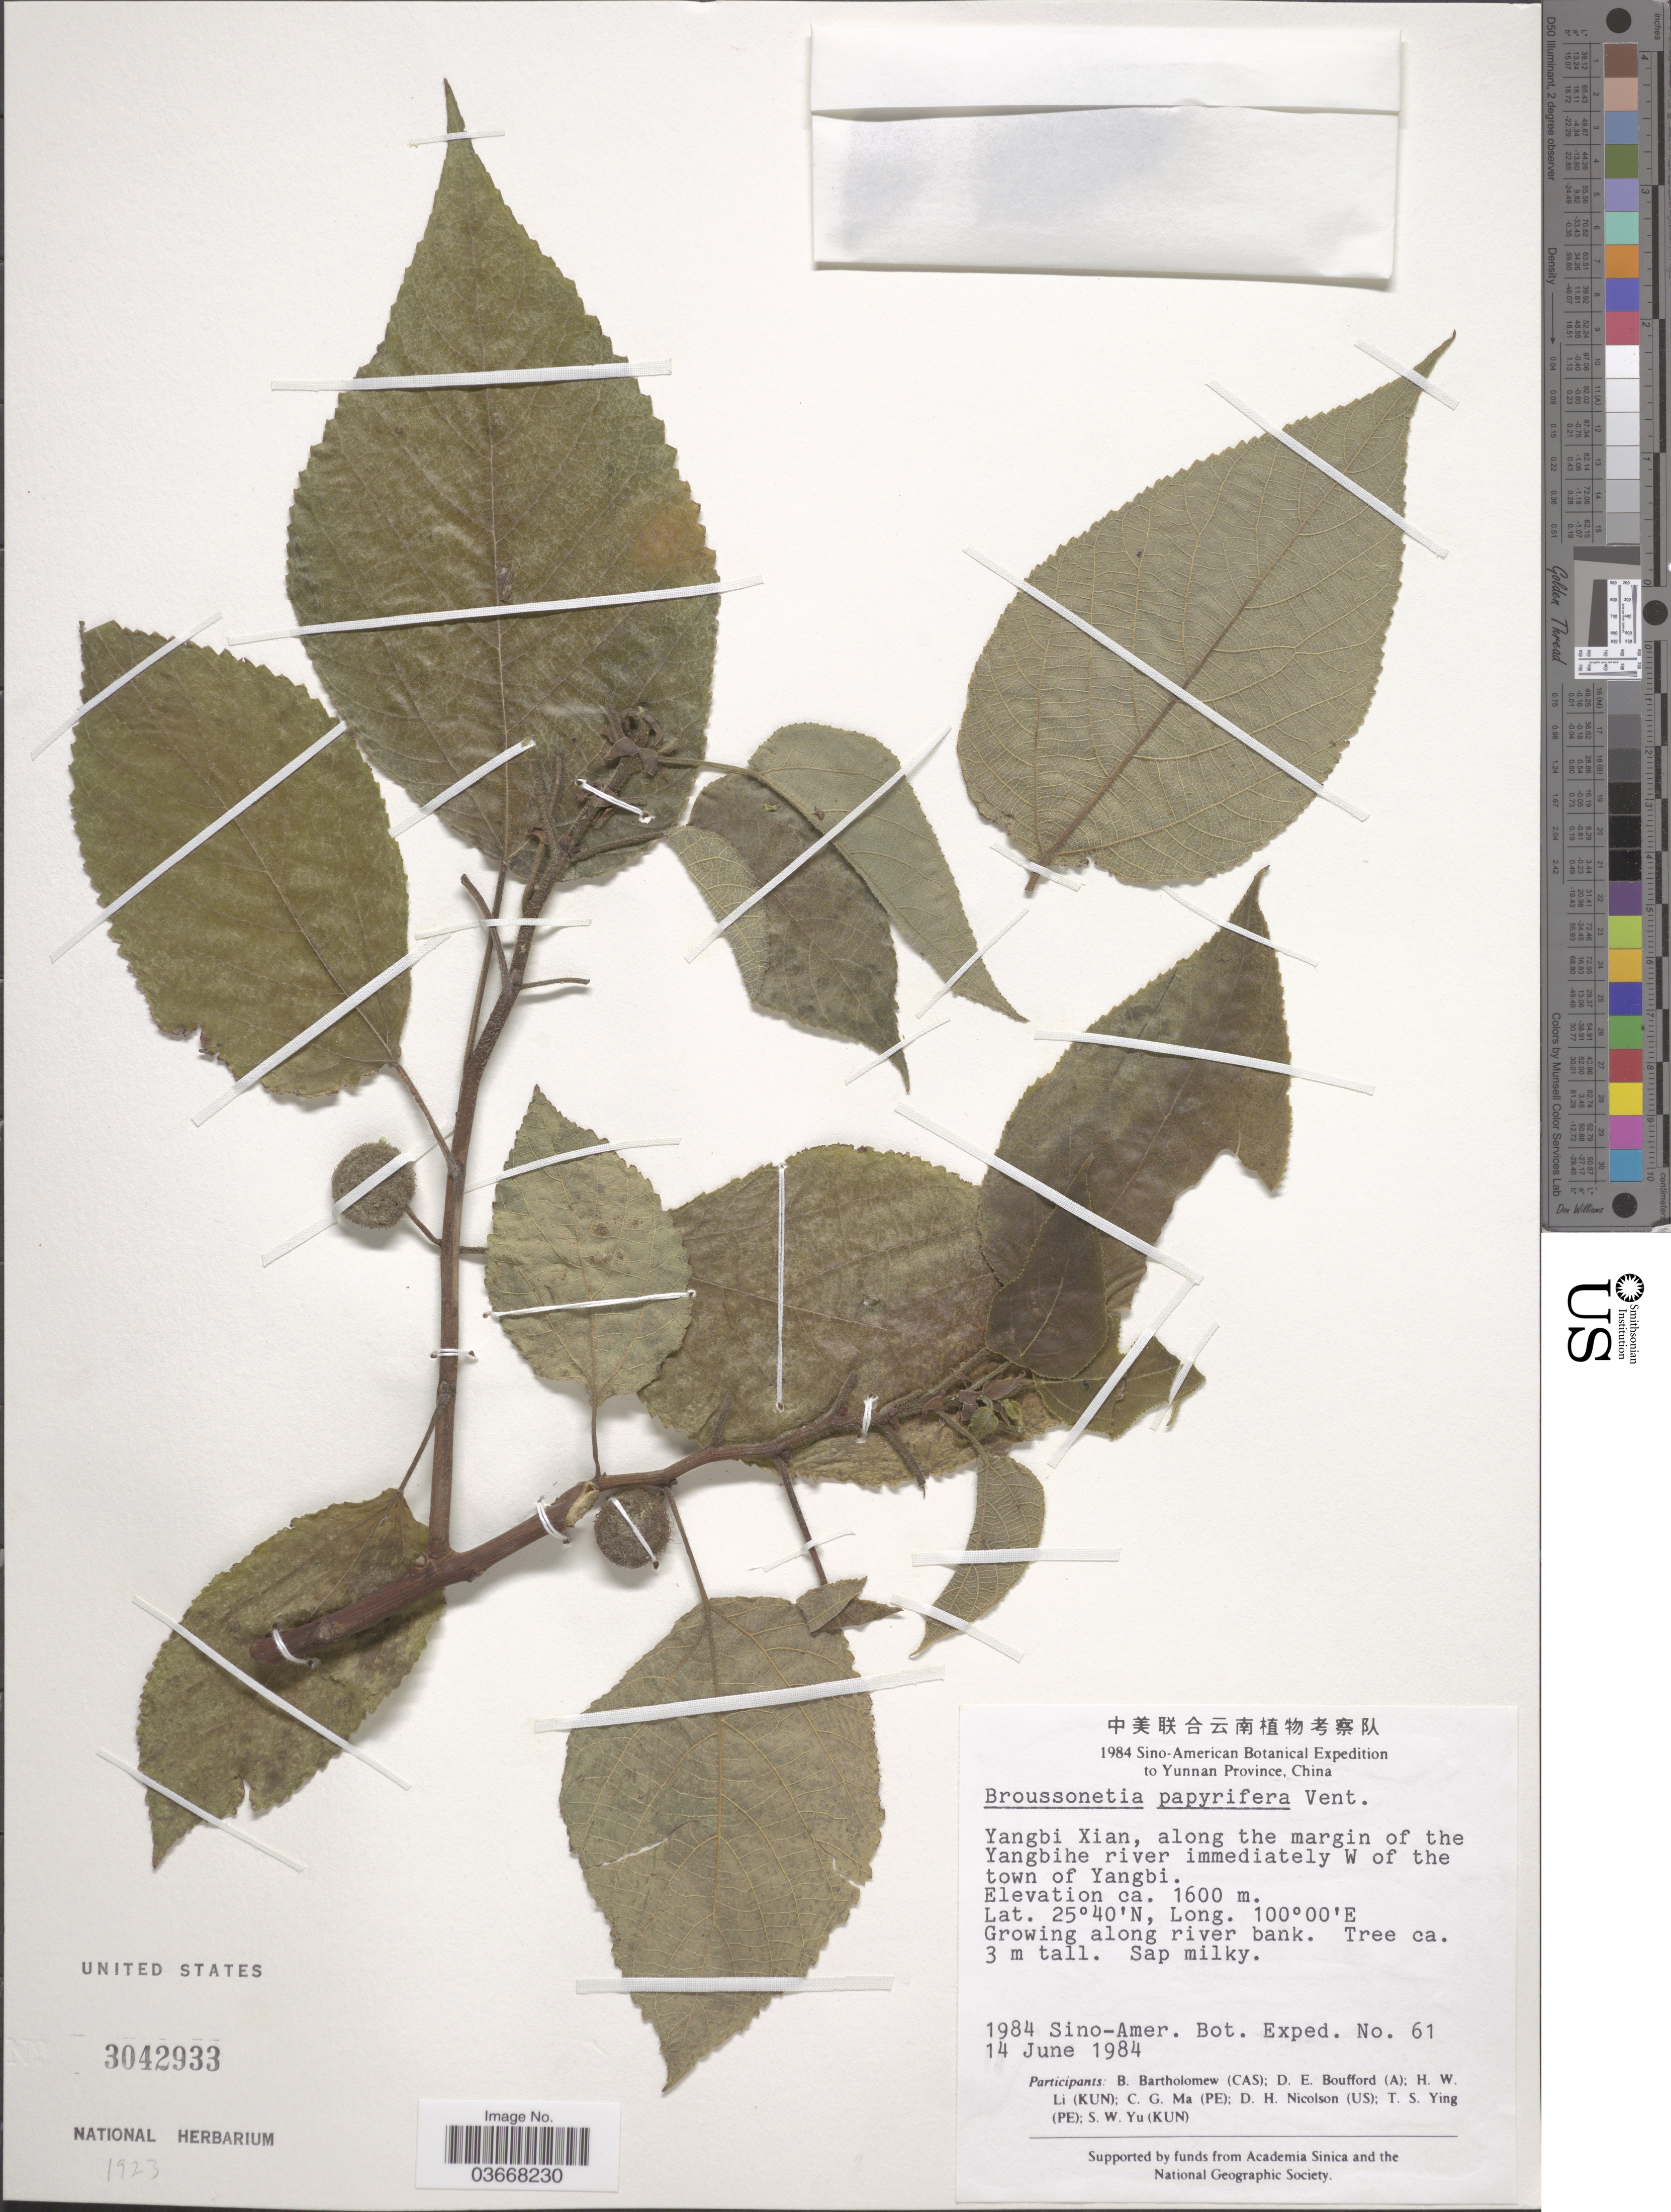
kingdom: Plantae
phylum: Tracheophyta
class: Magnoliopsida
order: Rosales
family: Moraceae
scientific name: Broussoneta papyrifera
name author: (L.) L'Hér. ex Vent.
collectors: Sino-Amer. Bot. Exped. 1984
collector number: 61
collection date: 1984-06-14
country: China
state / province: Yunnan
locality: Yangbi Xian, along the margin of the Yangbihe river immediately W of the town of Yangbi.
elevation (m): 1600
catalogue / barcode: US 3042933